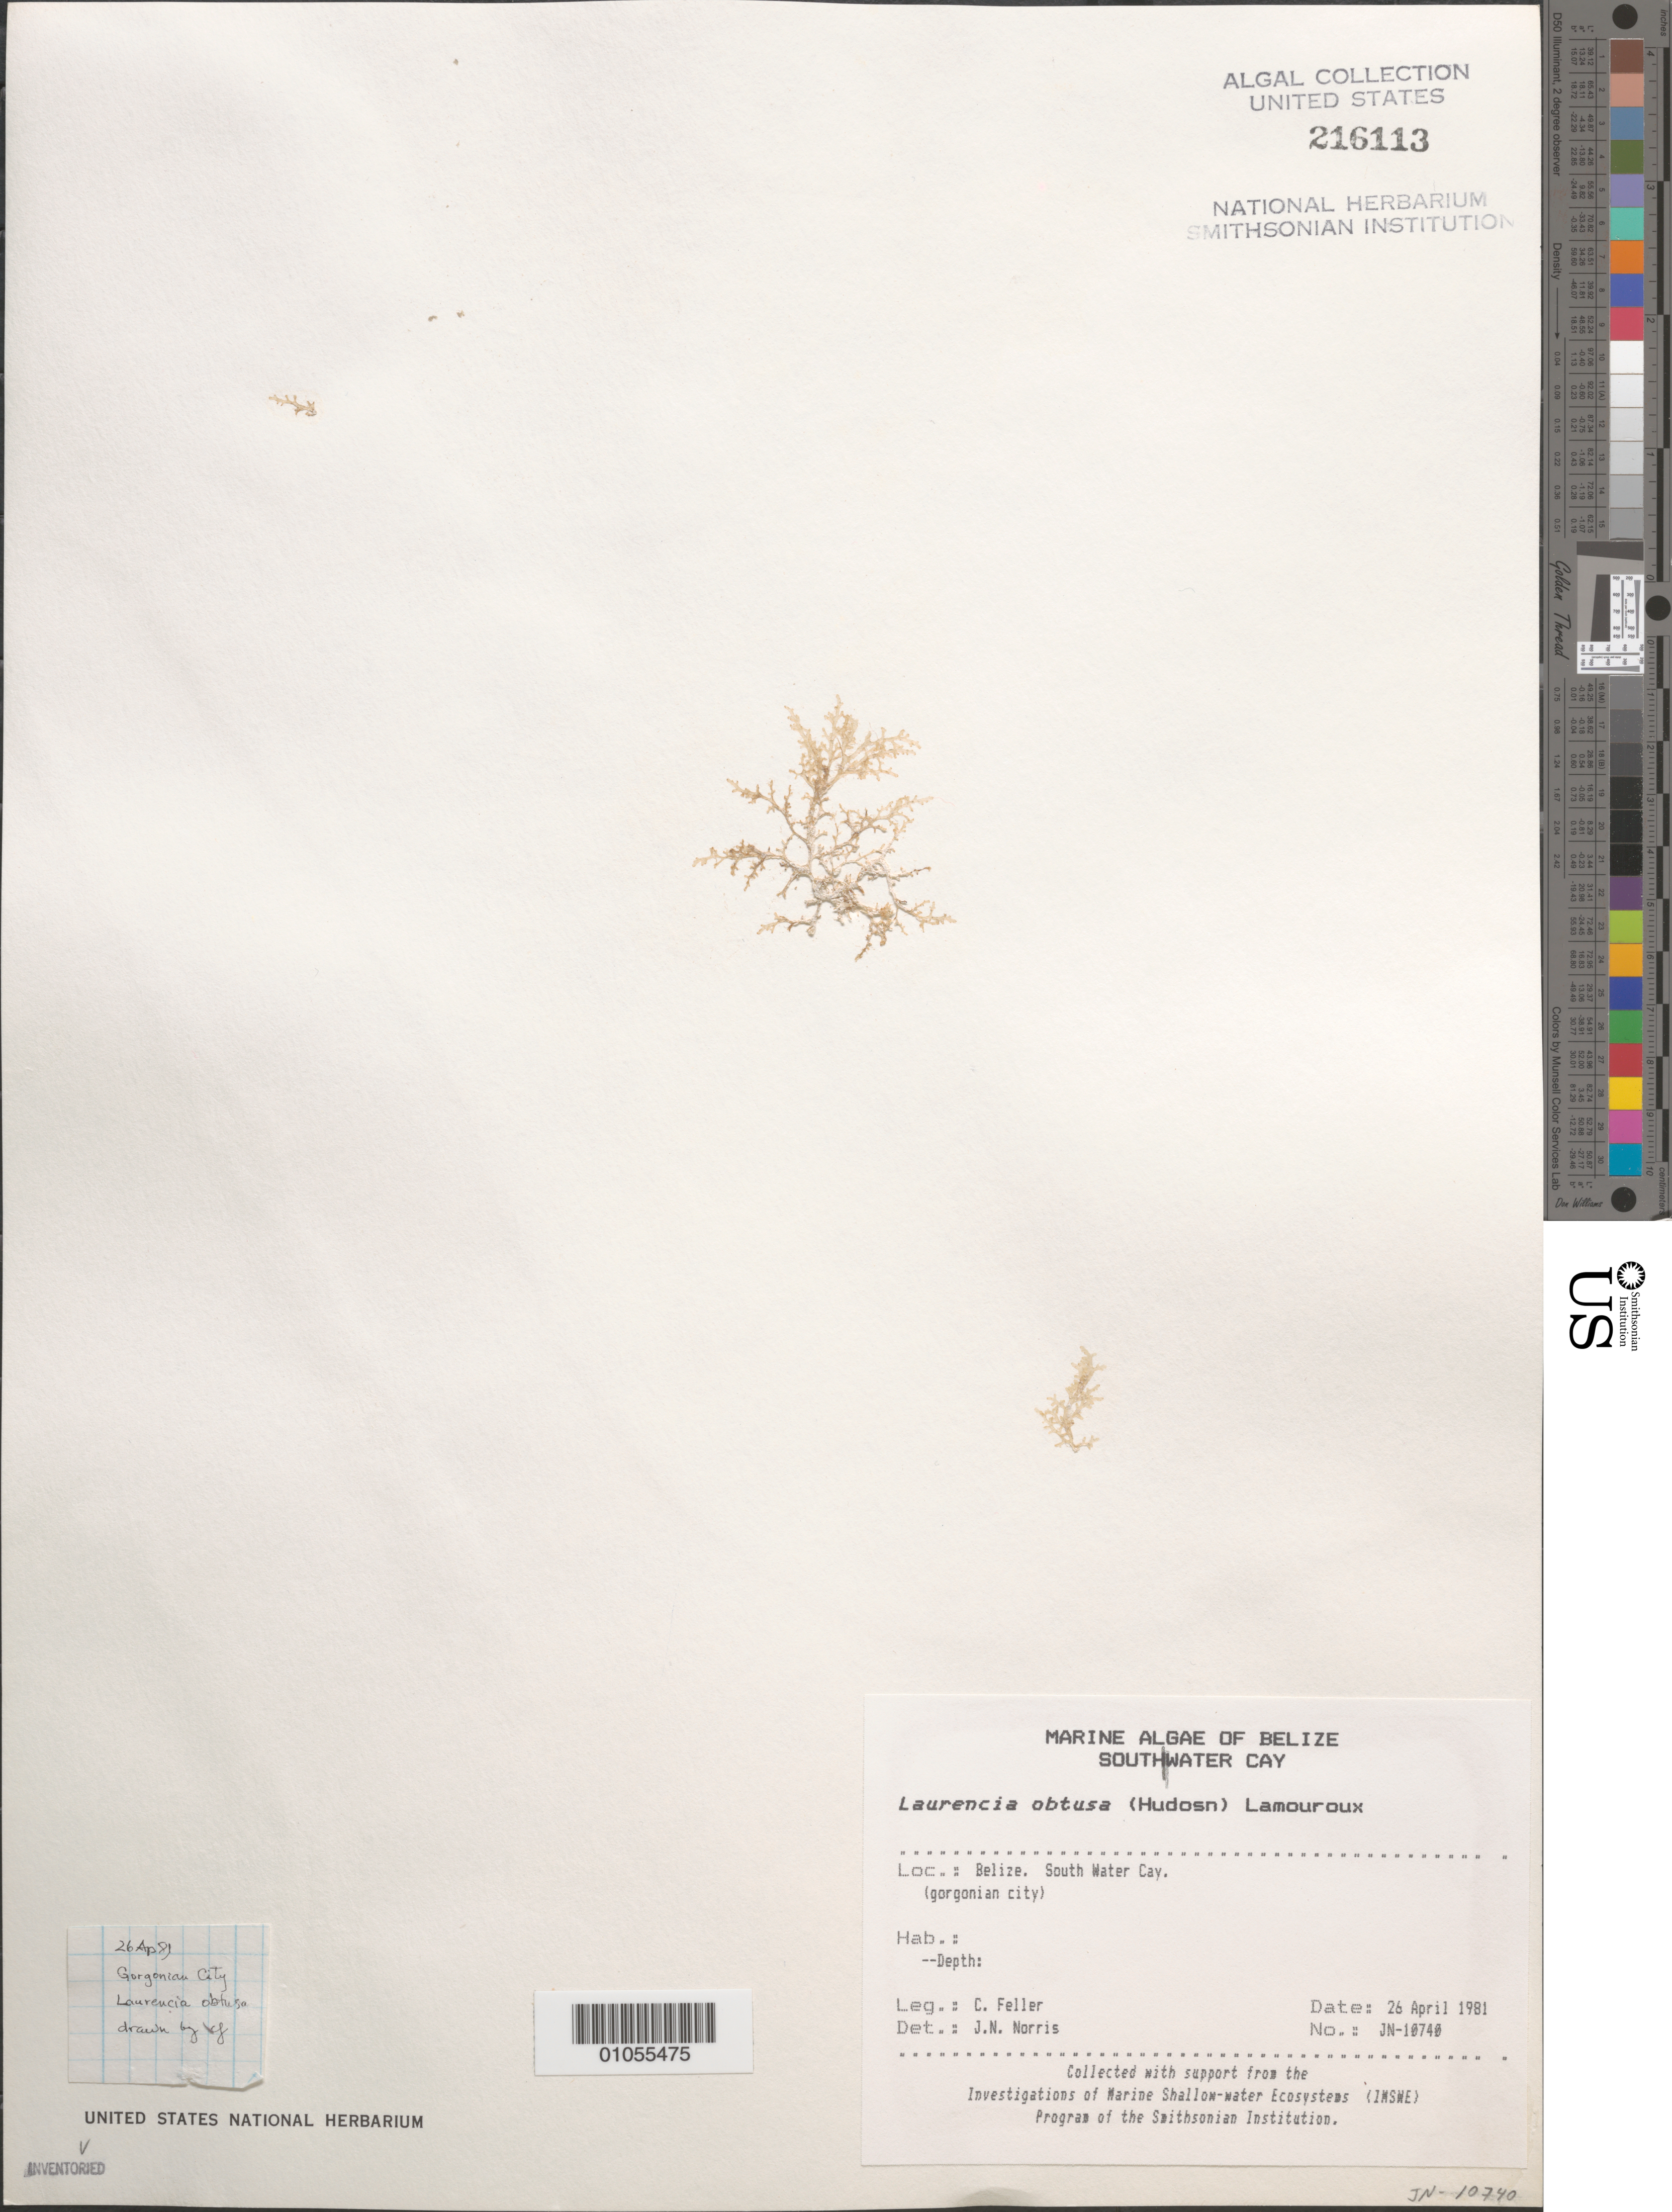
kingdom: Plantae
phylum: Rhodophyta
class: Florideophyceae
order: Ceramiales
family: Rhodomelaceae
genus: Laurencia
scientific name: Laurencia obtusa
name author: (Huds.) J.V.Lamouroux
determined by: Norris, James N.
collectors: C. Feller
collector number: JN-10740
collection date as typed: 26 Apr 1981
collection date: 1981-04-26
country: Belize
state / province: Stann Creek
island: South Water Cay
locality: Gorgonian city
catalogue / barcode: US 216113